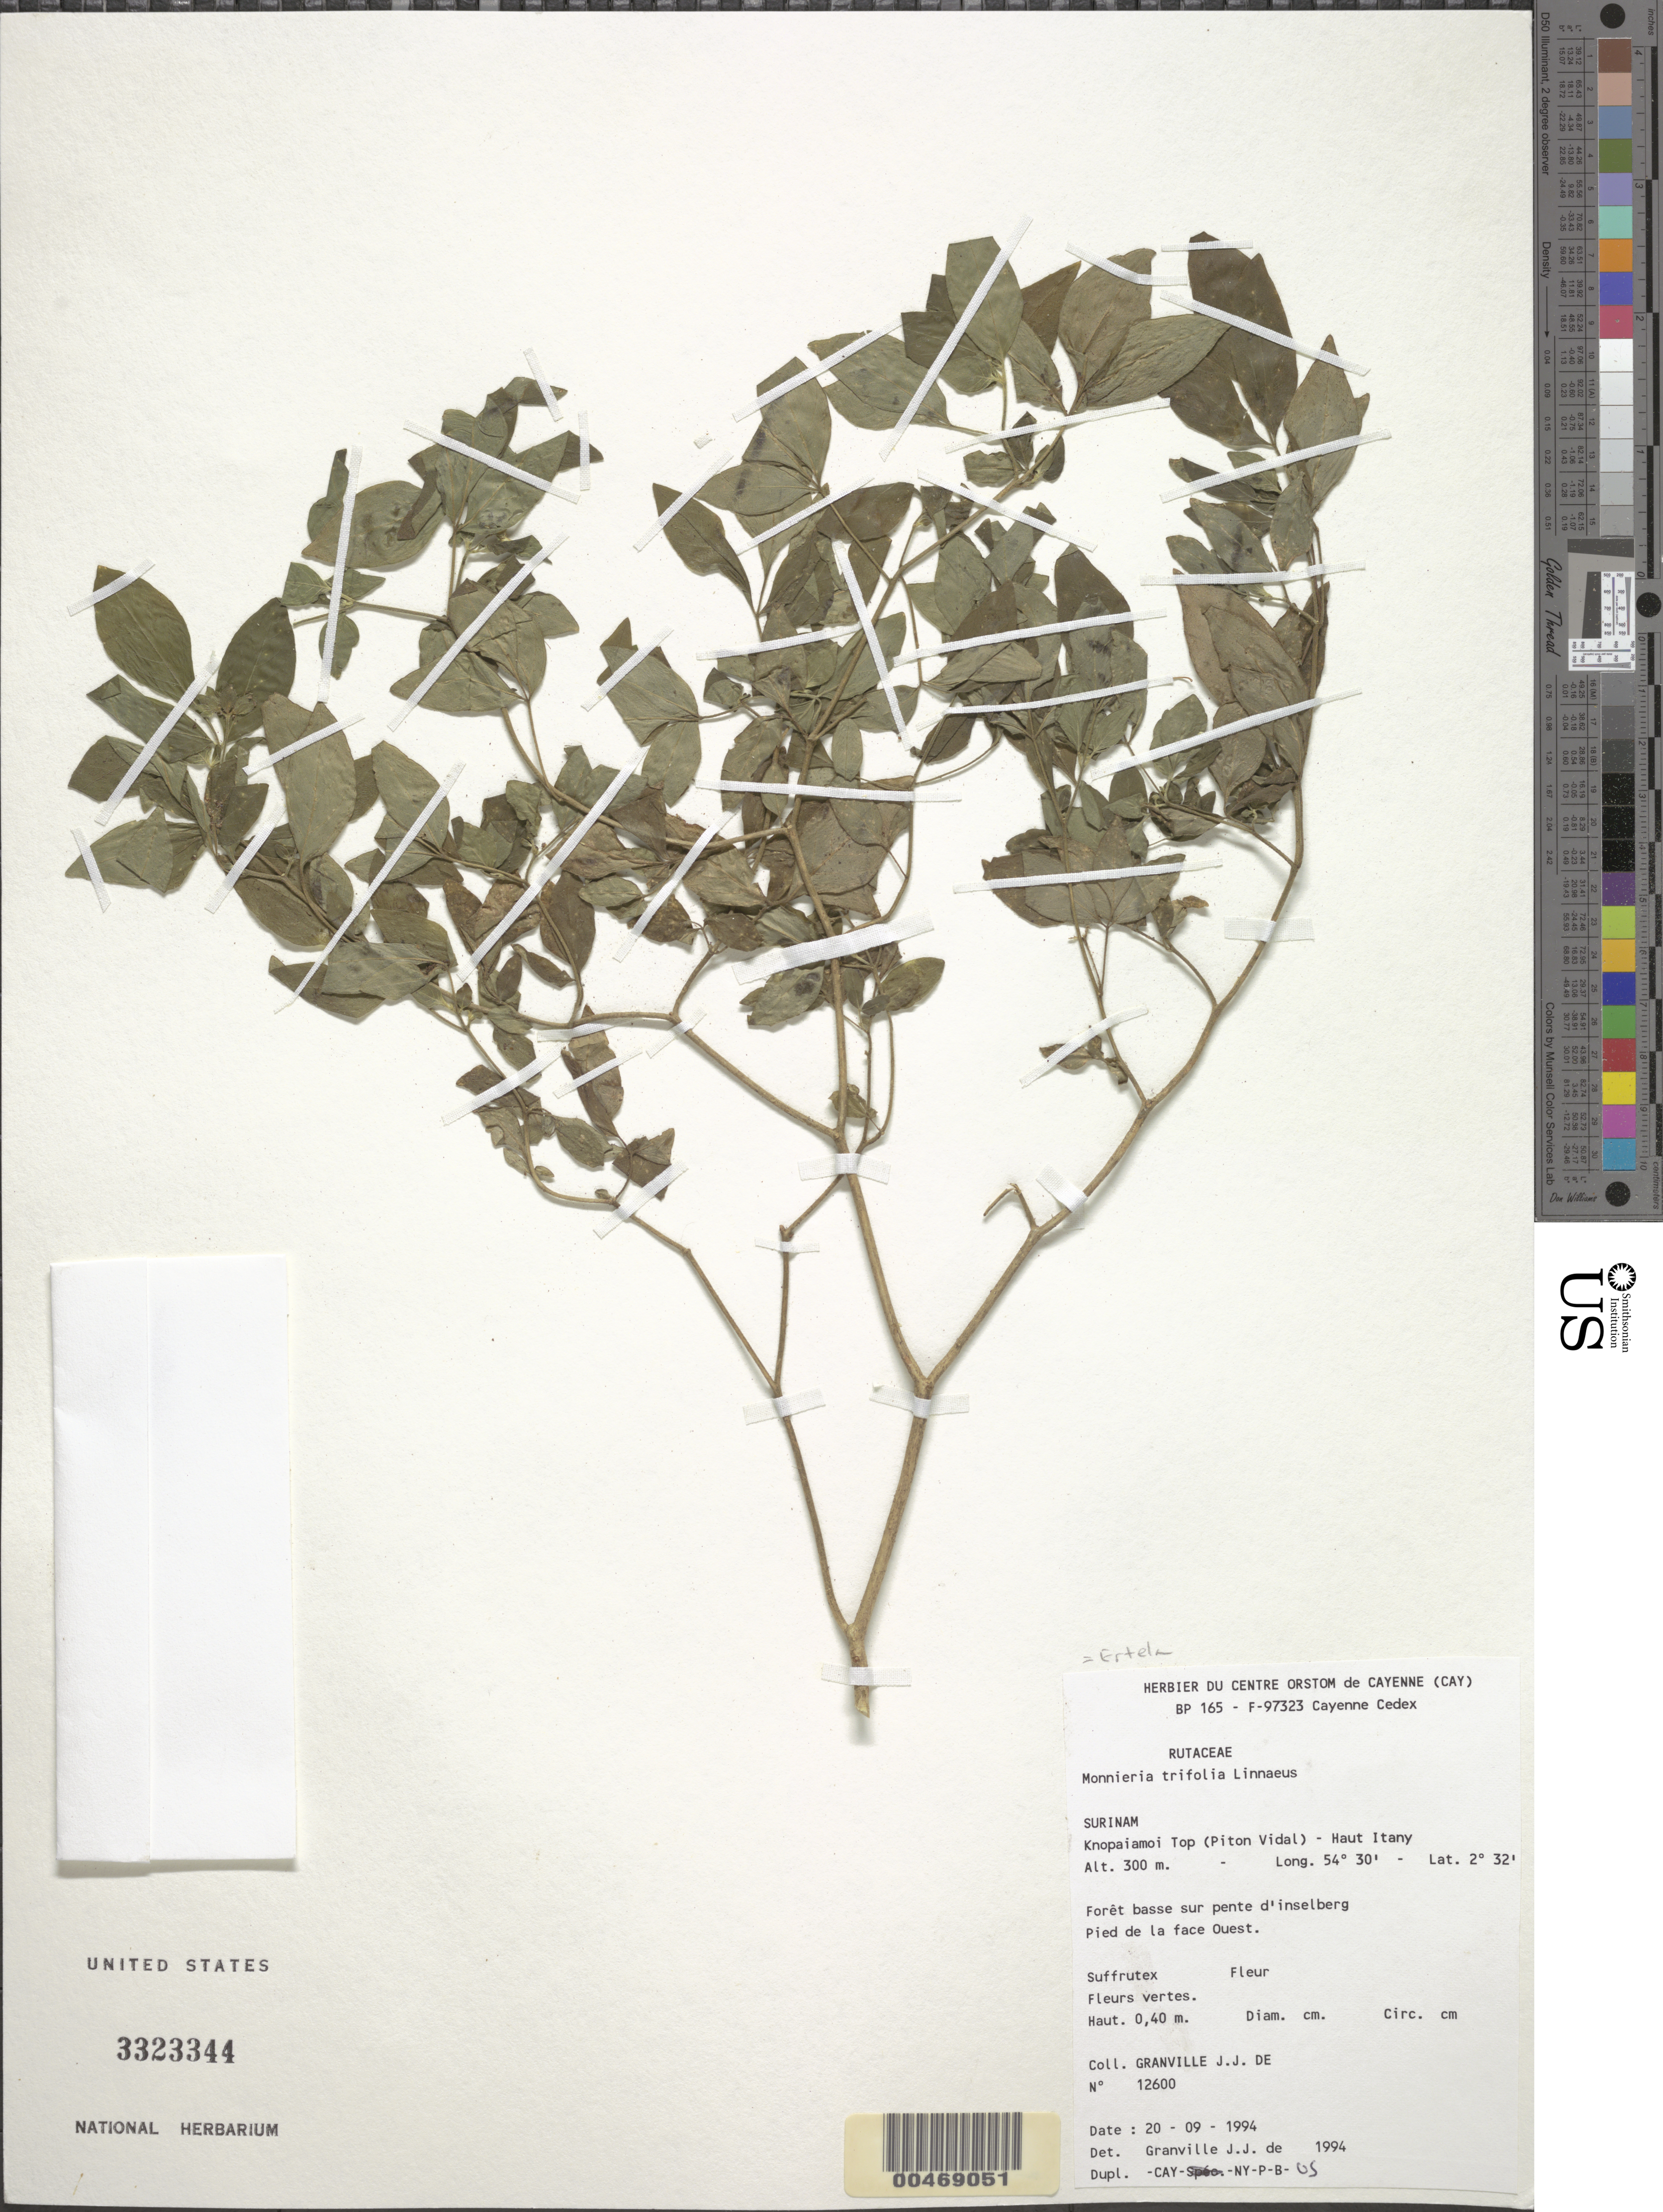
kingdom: Plantae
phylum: Tracheophyta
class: Magnoliopsida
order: Sapindales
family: Rutaceae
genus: Ertela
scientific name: Ertela trifolia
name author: (L.) Kuntze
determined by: Strong, Mark T., (BOT), Smithsonian Institution - National Museum of Natural History (UNITED STATES)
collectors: J.-J. de Granville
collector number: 12600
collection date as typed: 20-Sep-94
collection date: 1994-09-20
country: Suriname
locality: Knopaiamoi Top (Piton Vidal), Haut Itany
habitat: Low forest on slope of inselberg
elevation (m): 300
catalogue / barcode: US 3323344